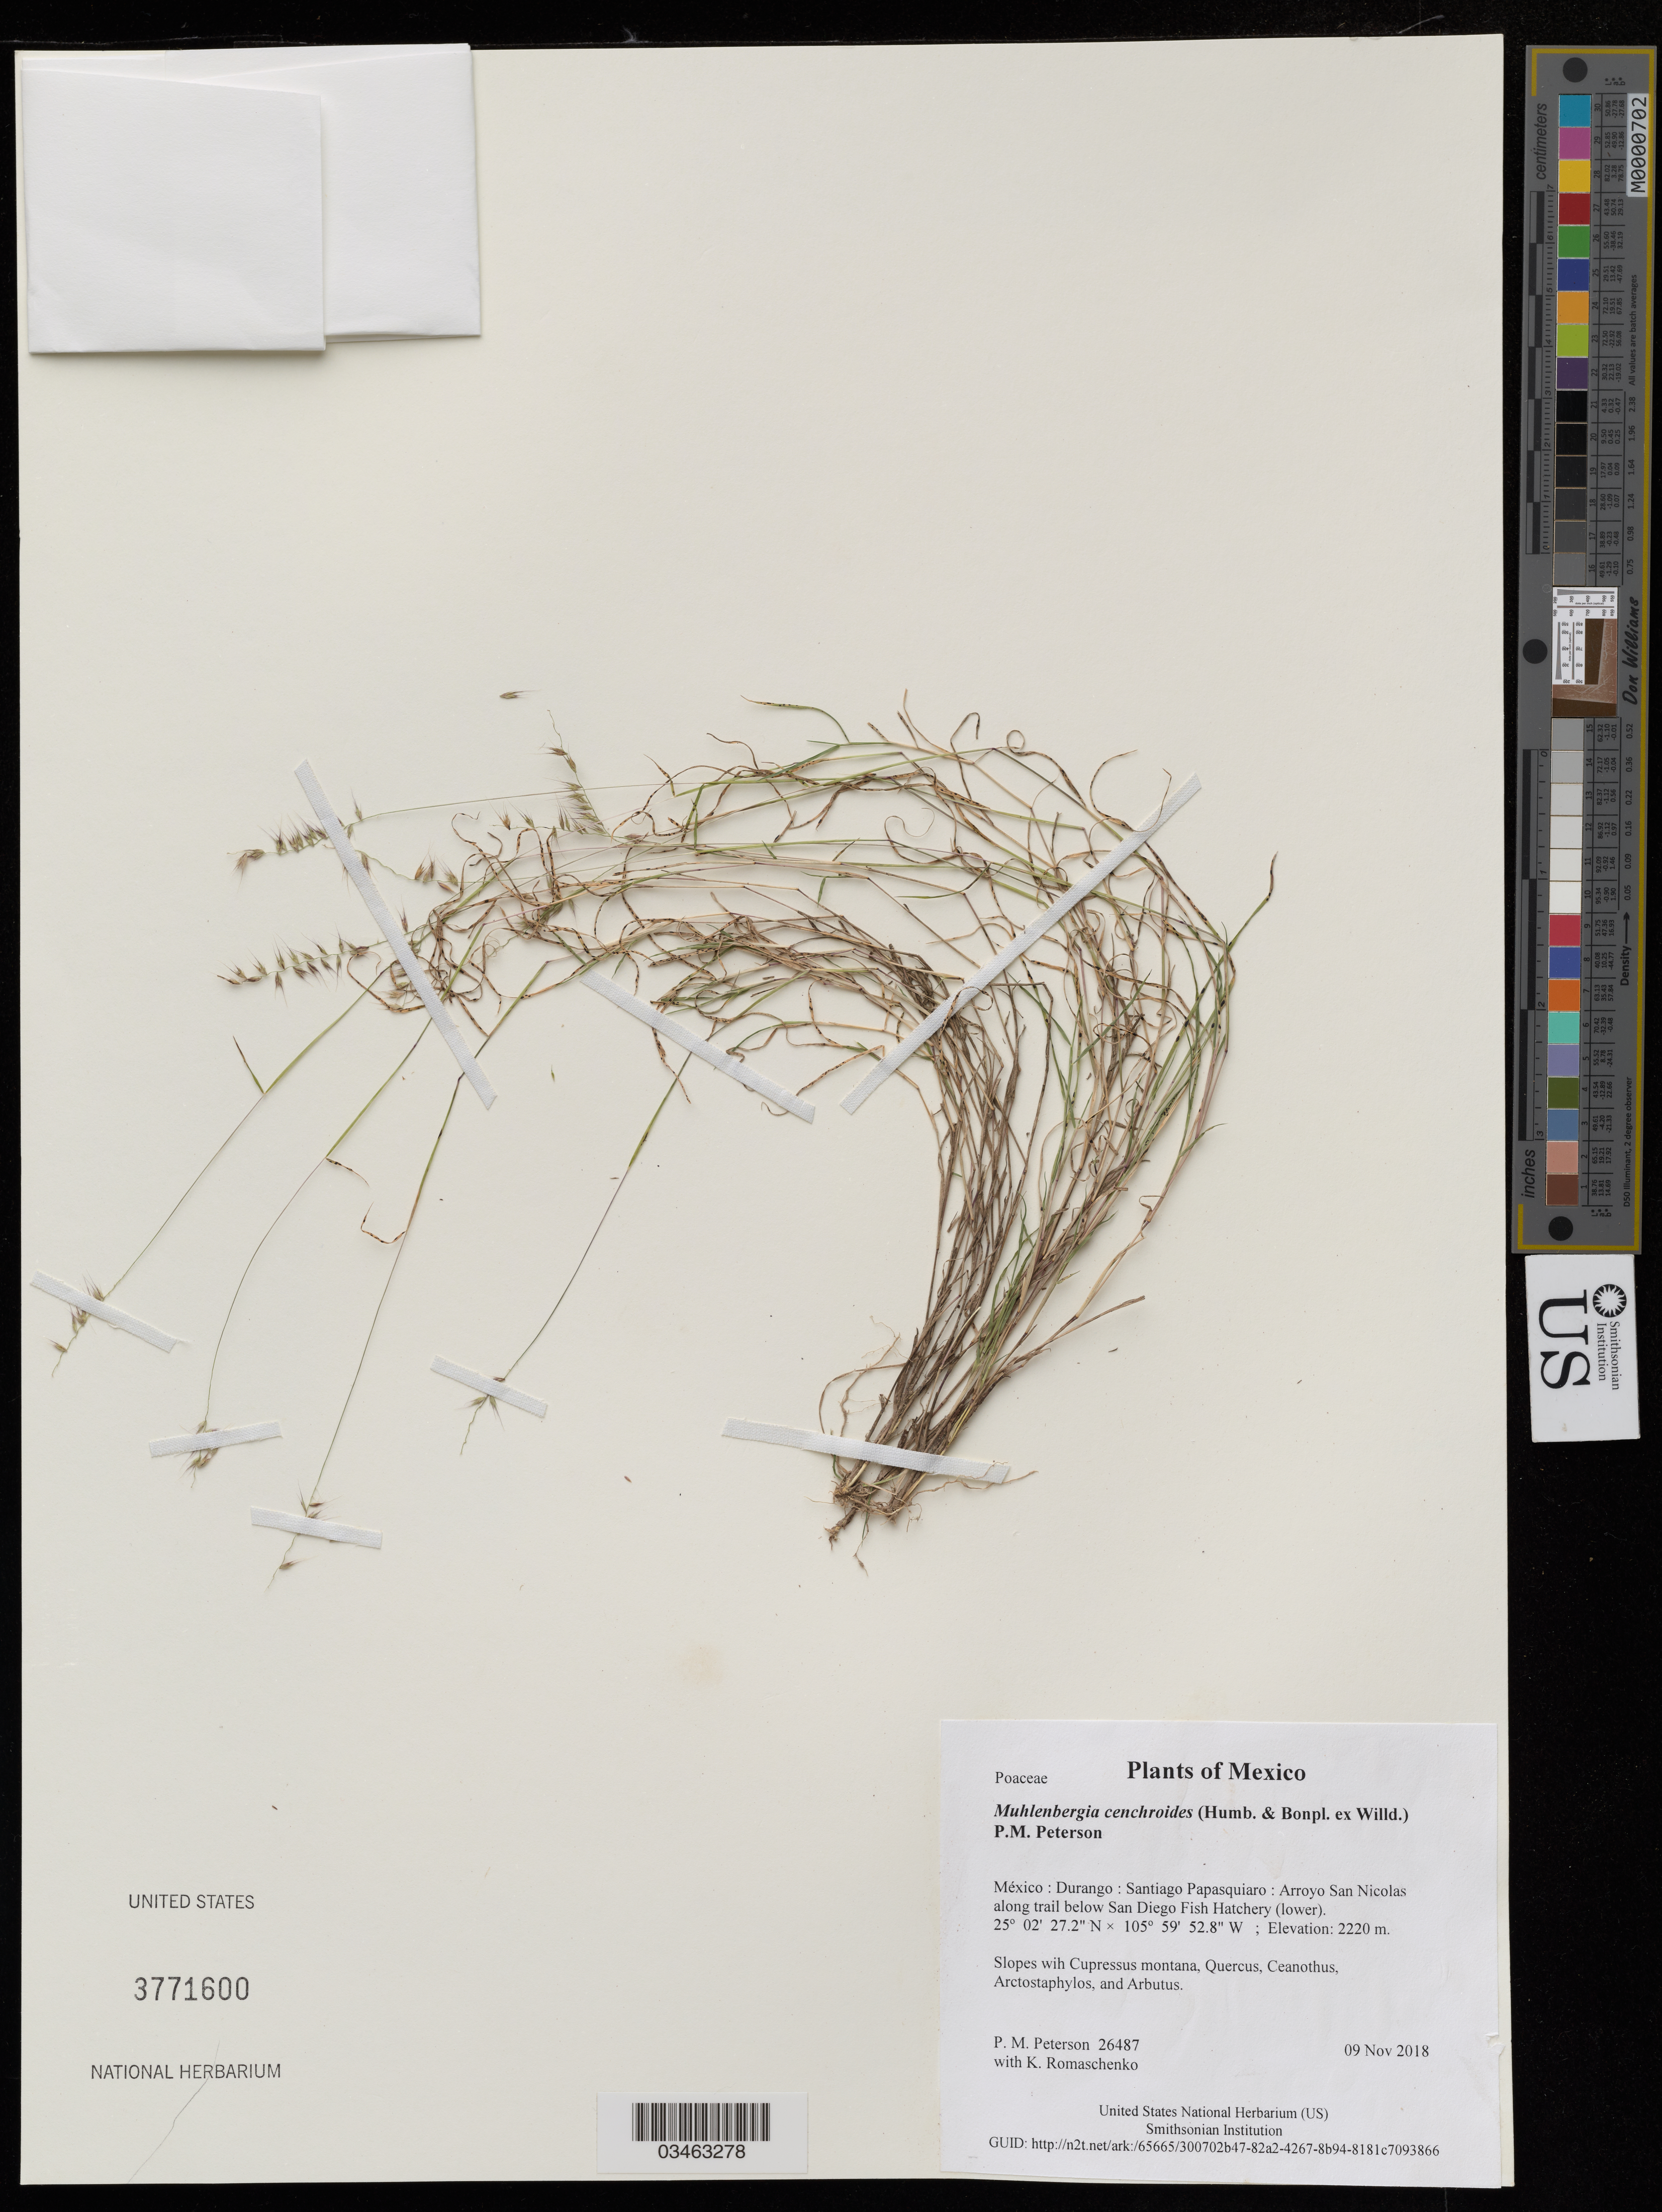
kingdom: Plantae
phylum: Tracheophyta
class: Liliopsida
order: Poales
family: Poaceae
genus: Muhlenbergia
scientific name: Muhlenbergia cenchroides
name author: (Humb. & Bonpl. ex Willd.) P.M. Peterson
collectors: P. M. Peterson & K. Romaschenko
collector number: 26487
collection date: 2018-11-09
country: México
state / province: Durango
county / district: Santiago Papasquiaro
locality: Arroyo San Nicolas along trail below San Diego Fish Hatchery (lower)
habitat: Slopes wih Cupressus montana, Quercus, Ceanothus, Arctostaphylos, and Arbutus.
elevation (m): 2220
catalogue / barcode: US 3771600